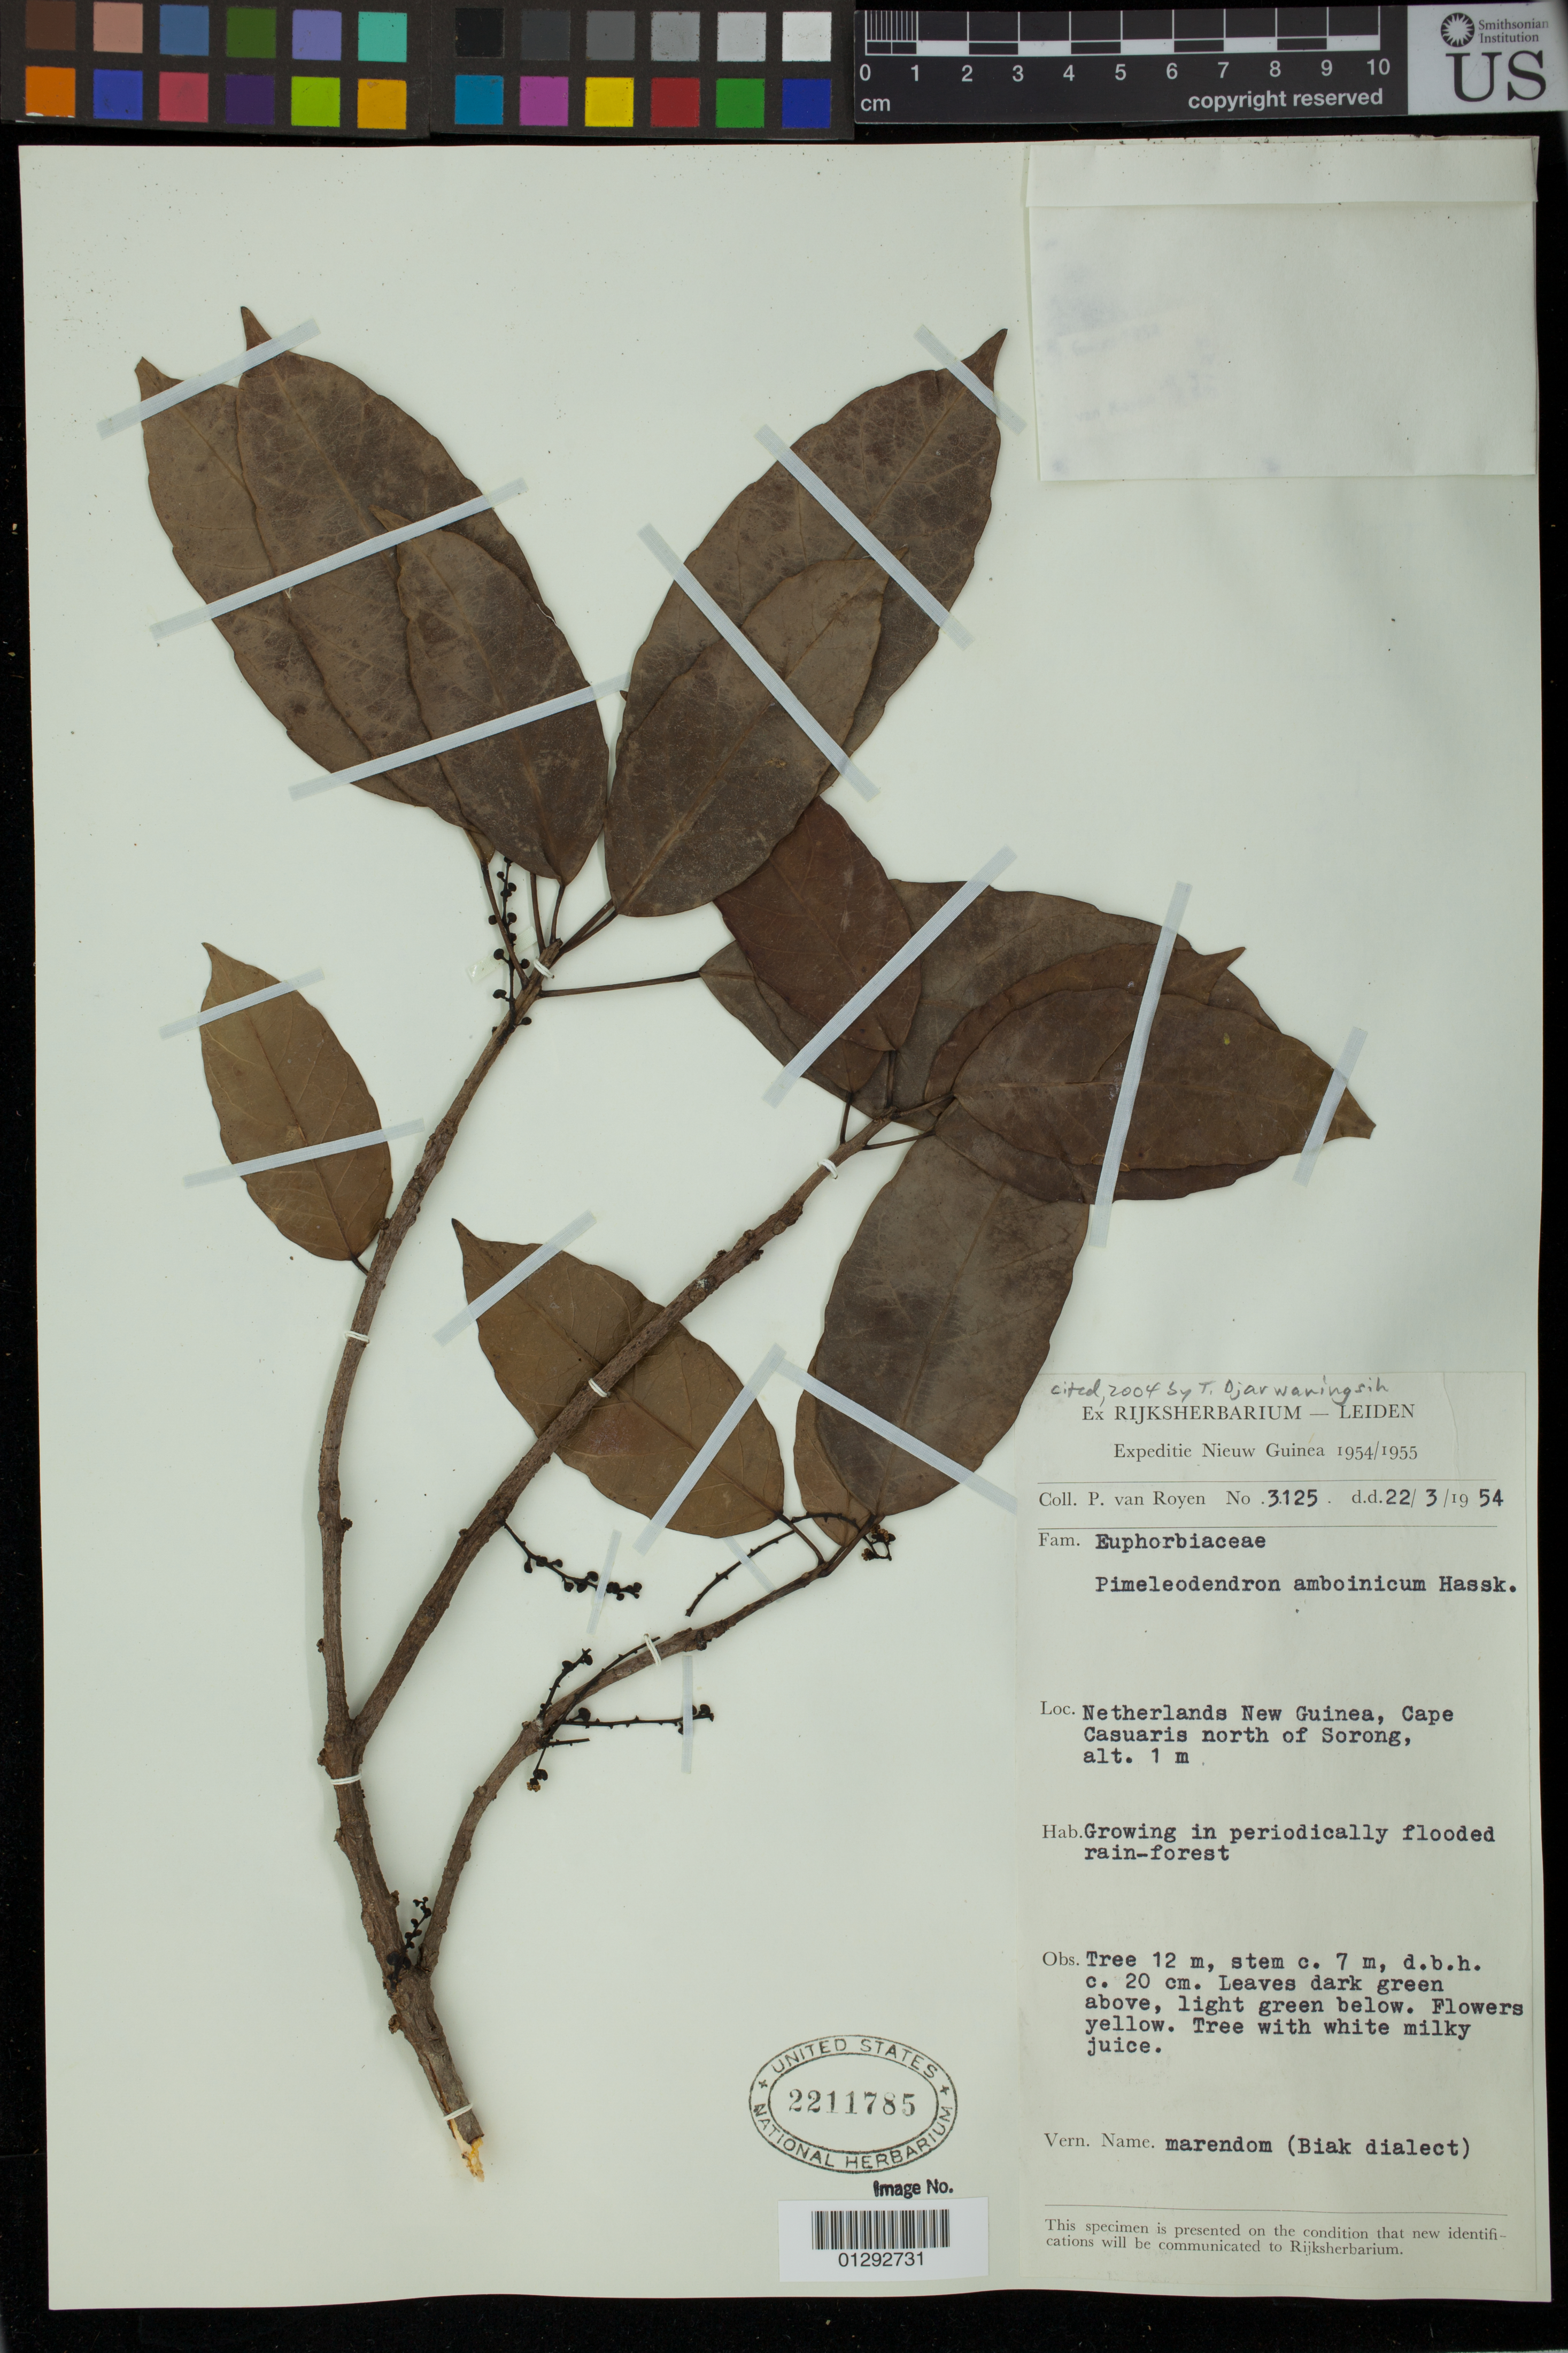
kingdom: Plantae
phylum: Tracheophyta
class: Magnoliopsida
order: Malpighiales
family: Euphorbiaceae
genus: Pimelodendron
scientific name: Pimelodendron amboinicum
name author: Hassk.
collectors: D. van Royen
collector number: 3125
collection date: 1954-03-22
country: Indonesia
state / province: Papua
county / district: Papua Barat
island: New Guinea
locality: Netherlands New Guinea, Cape Casuaris north of Sorong.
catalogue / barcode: US 2211785